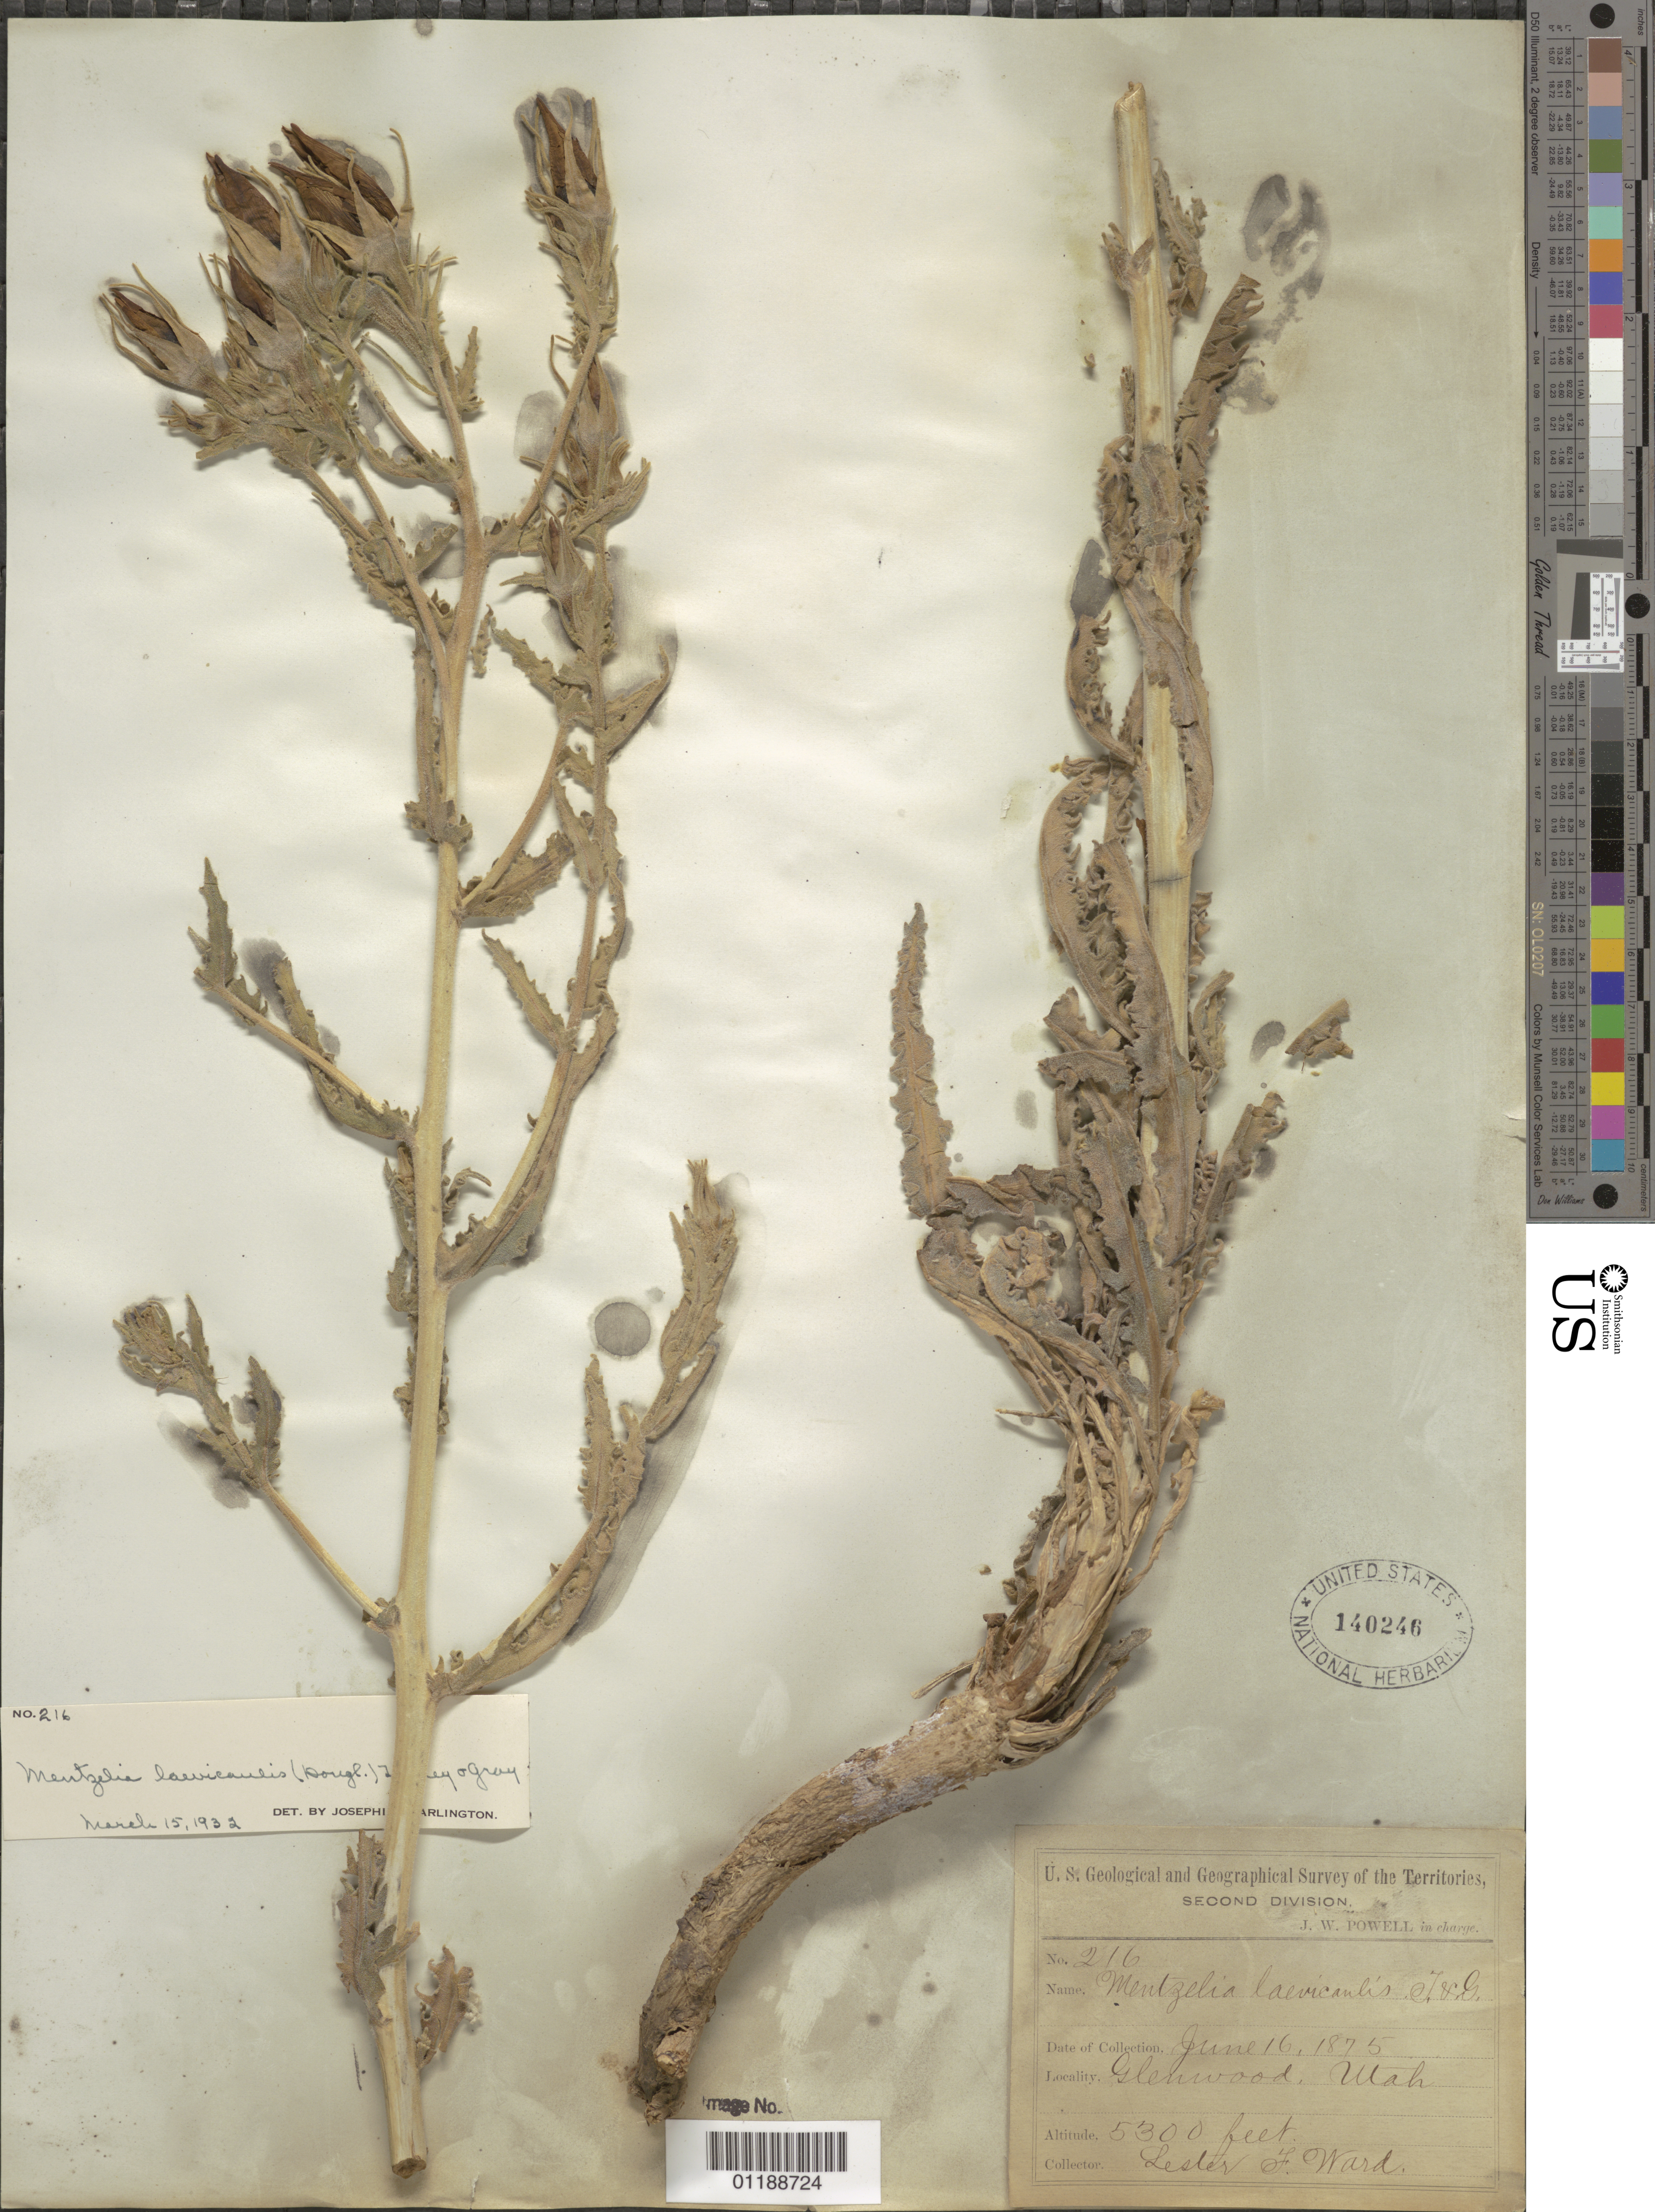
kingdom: Plantae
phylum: Tracheophyta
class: Magnoliopsida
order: Cornales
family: Loasaceae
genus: Mentzelia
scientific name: Mentzelia laevicaulis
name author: (Douglas ex Hook.) Torr. & A. Gray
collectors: L. F. Ward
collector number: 216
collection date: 1875-06-16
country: United States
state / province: Utah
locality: Glenwood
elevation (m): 1615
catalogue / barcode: US 140246